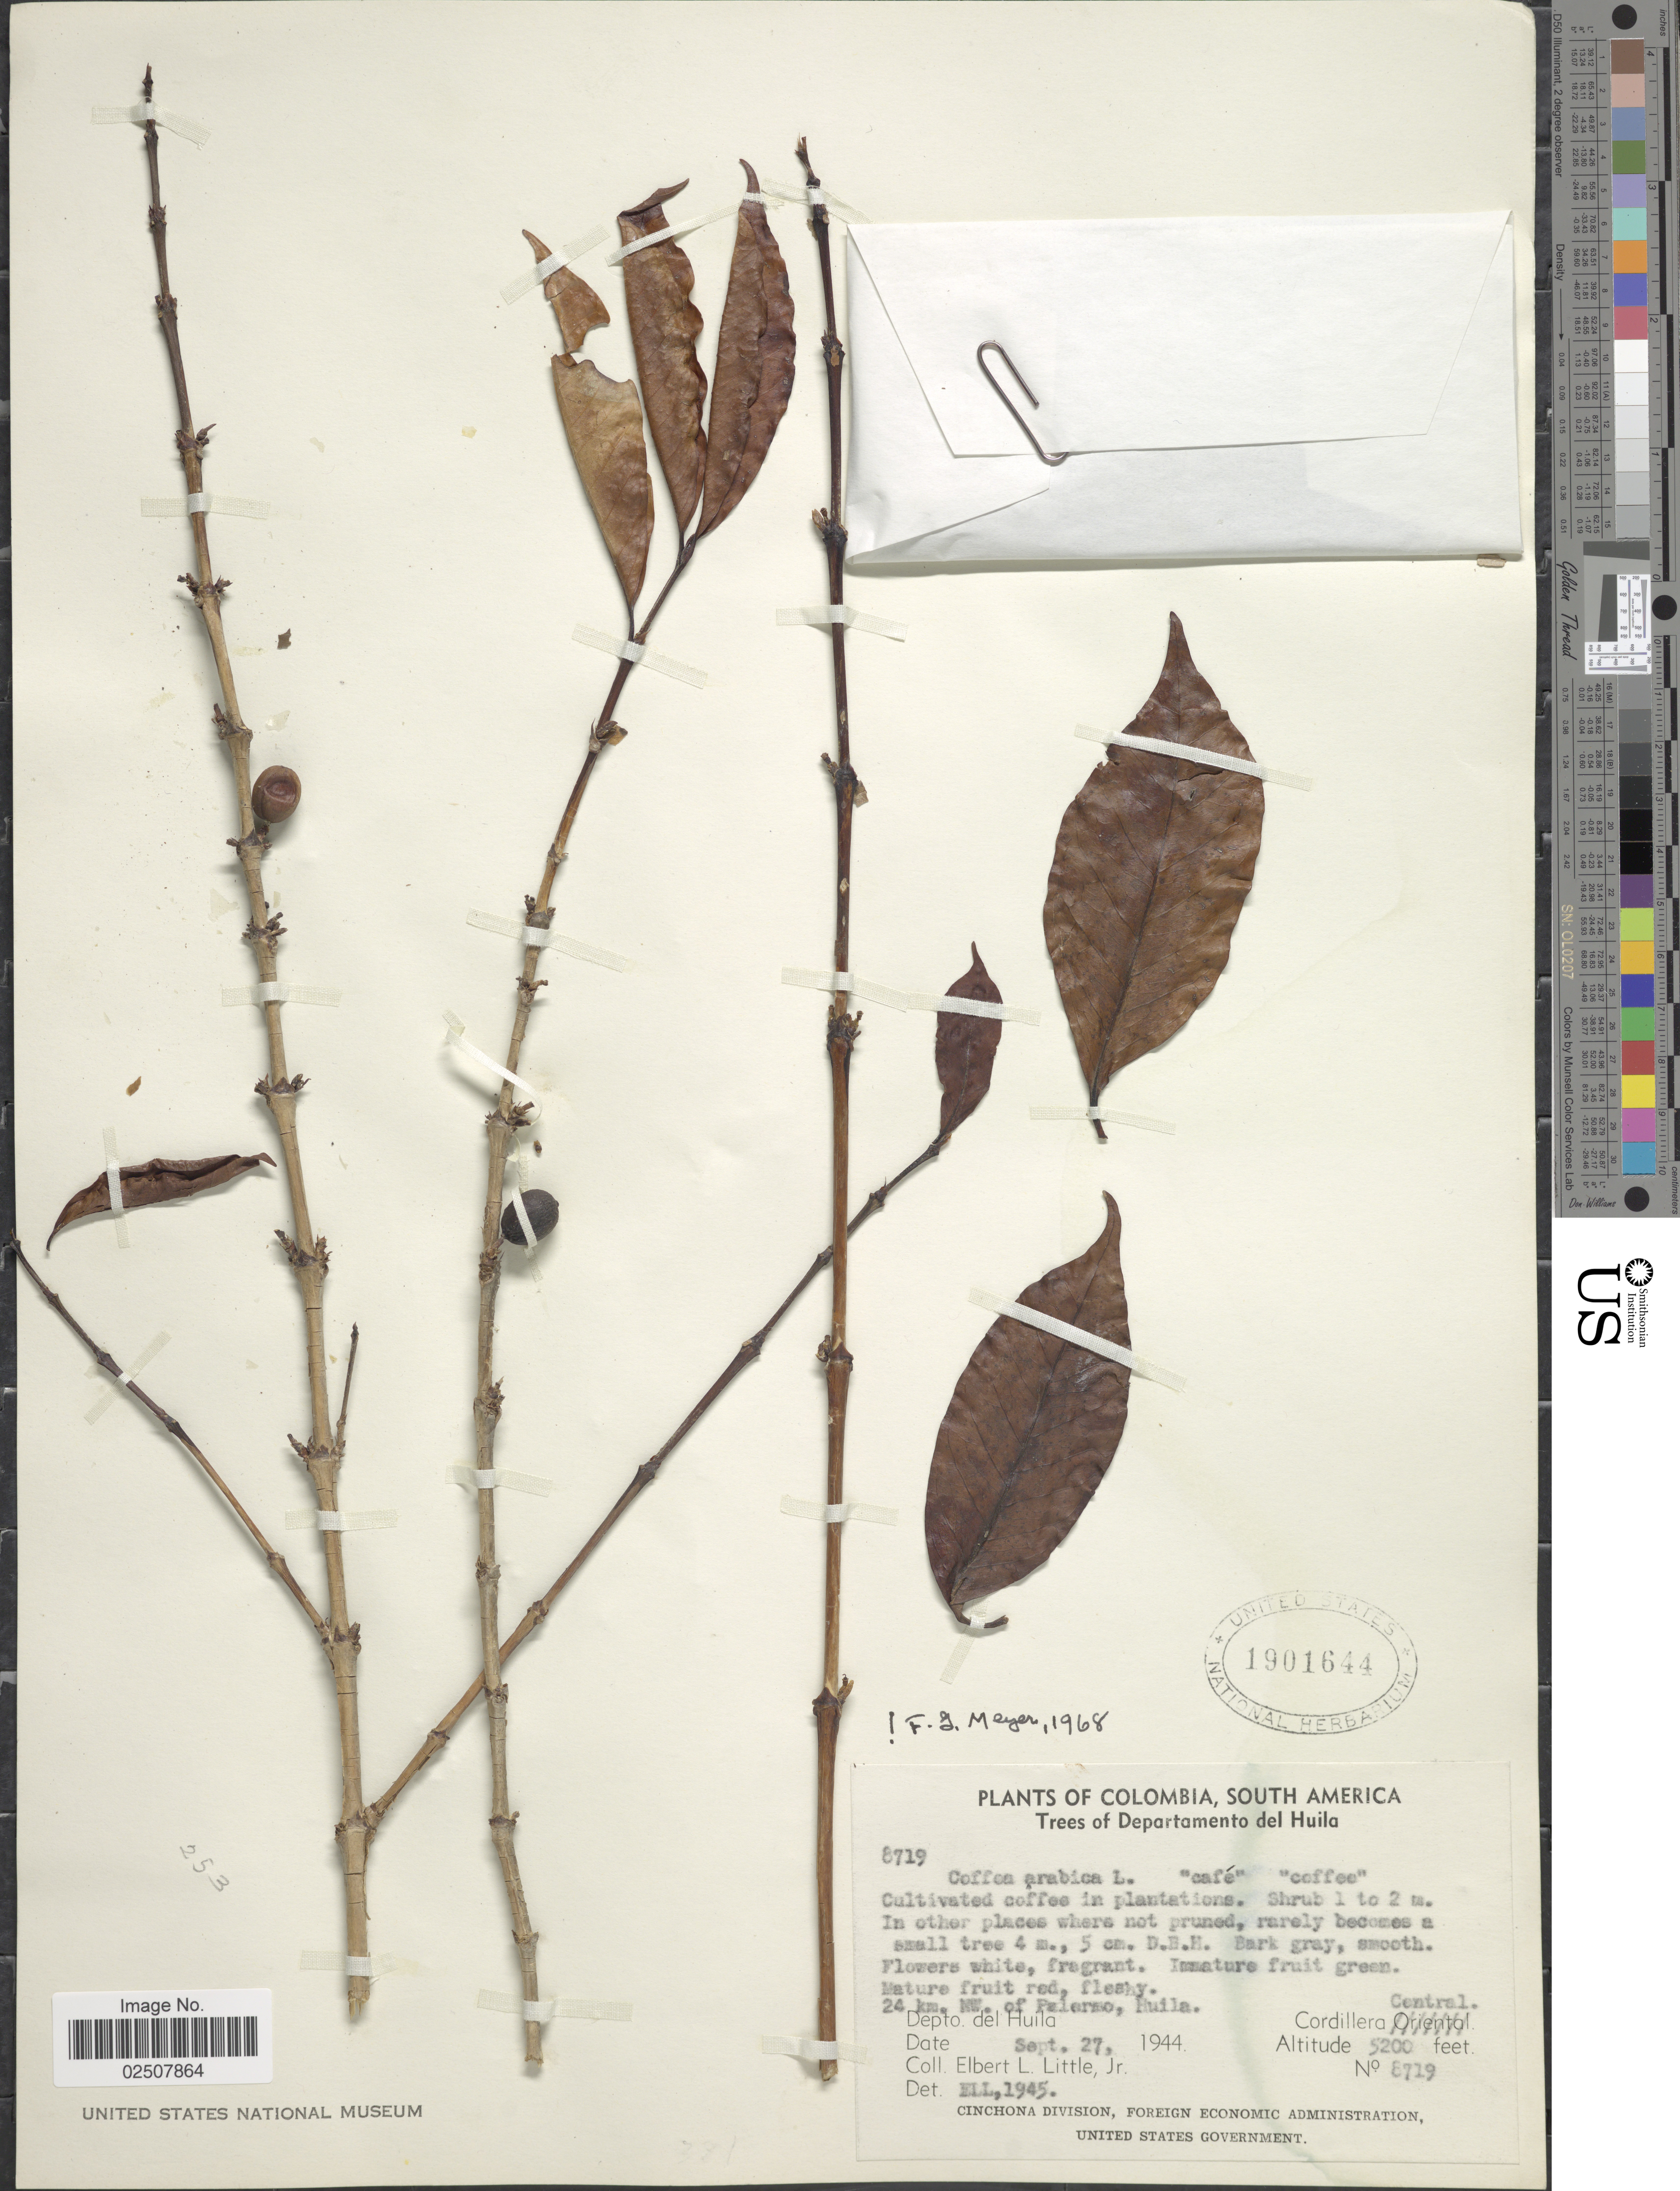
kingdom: Plantae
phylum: Tracheophyta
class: Magnoliopsida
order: Gentianales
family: Rubiaceae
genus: Coffea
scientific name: Coffea arabica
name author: L.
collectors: E. L. Little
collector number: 8719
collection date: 1944-09-27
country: Colombia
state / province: Huila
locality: Trees of Departamento del Huila, 24 km NW of Palermo, Depto del Huila, Cordillera Central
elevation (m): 1585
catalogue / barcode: US 1901644